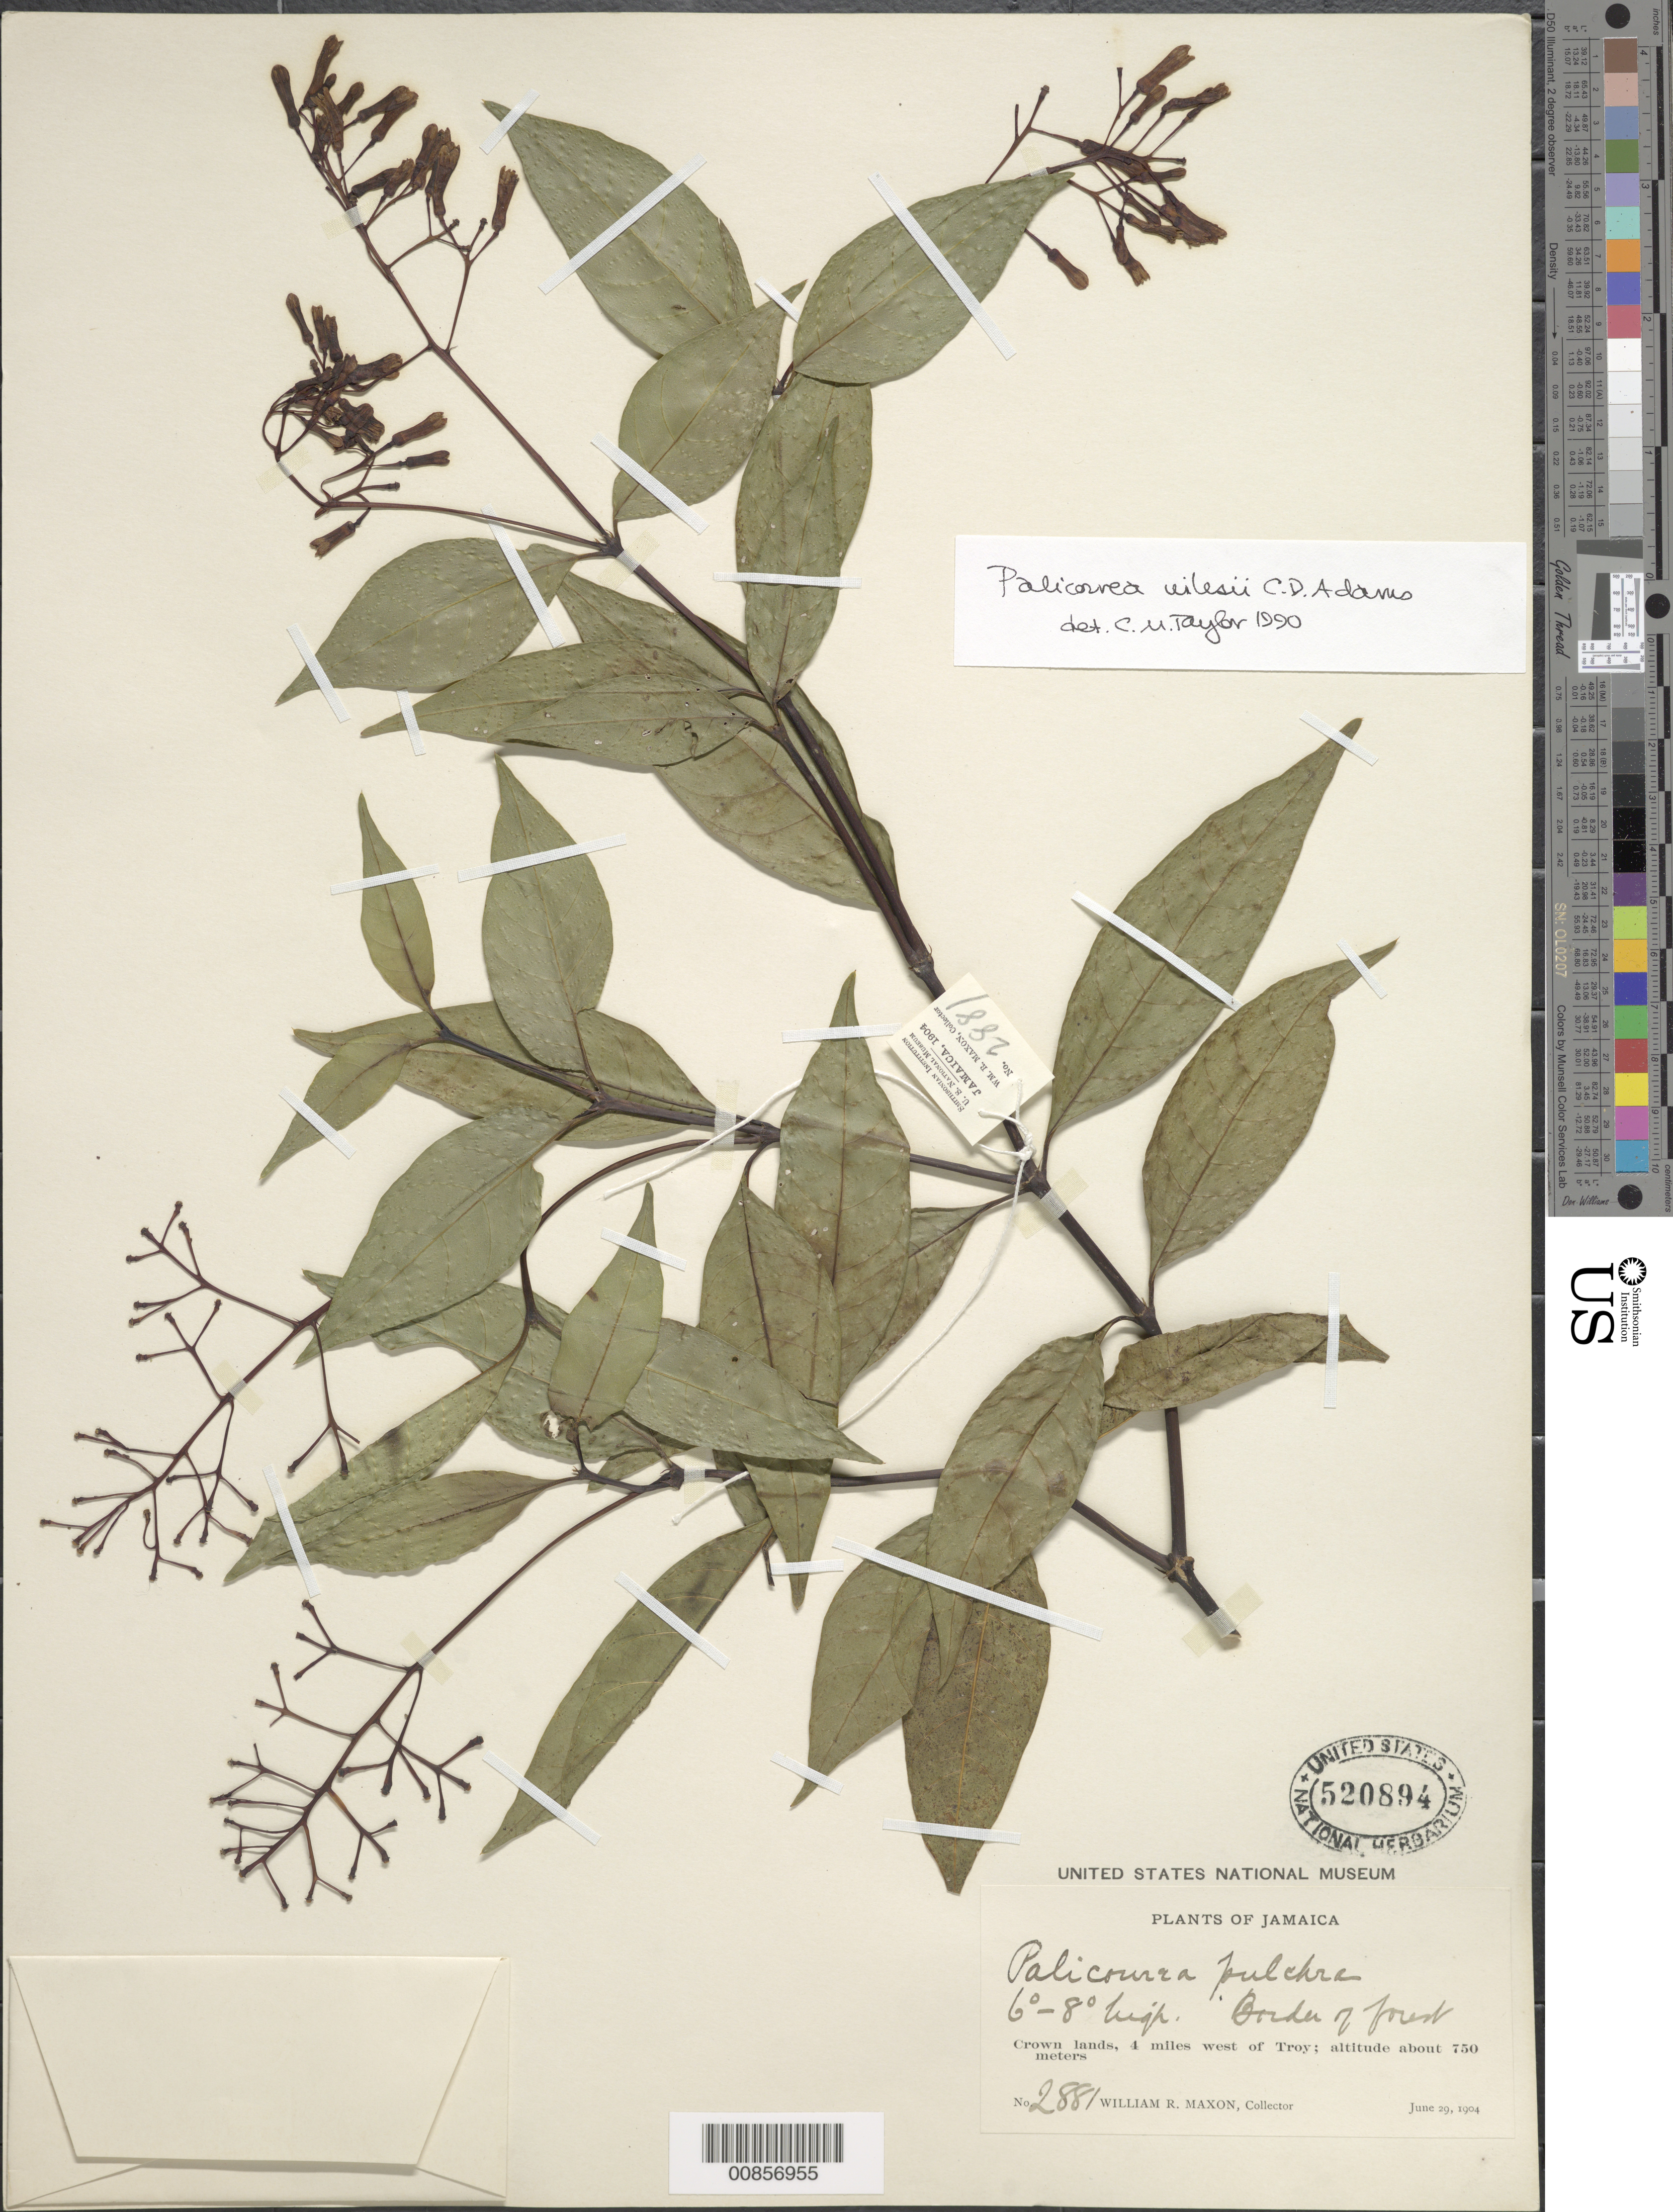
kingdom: Plantae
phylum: Tracheophyta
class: Magnoliopsida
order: Gentianales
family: Rubiaceae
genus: Palicourea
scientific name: Palicourea wilesii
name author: C.D. Adams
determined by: Taylor, Charlotte M.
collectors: W. R. Maxon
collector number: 2881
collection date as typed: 29 Jun 1904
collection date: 1904-06-29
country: Jamaica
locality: Crown Lands, 4 miles west of Troy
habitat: Border of forest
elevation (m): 750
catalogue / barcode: US 520894